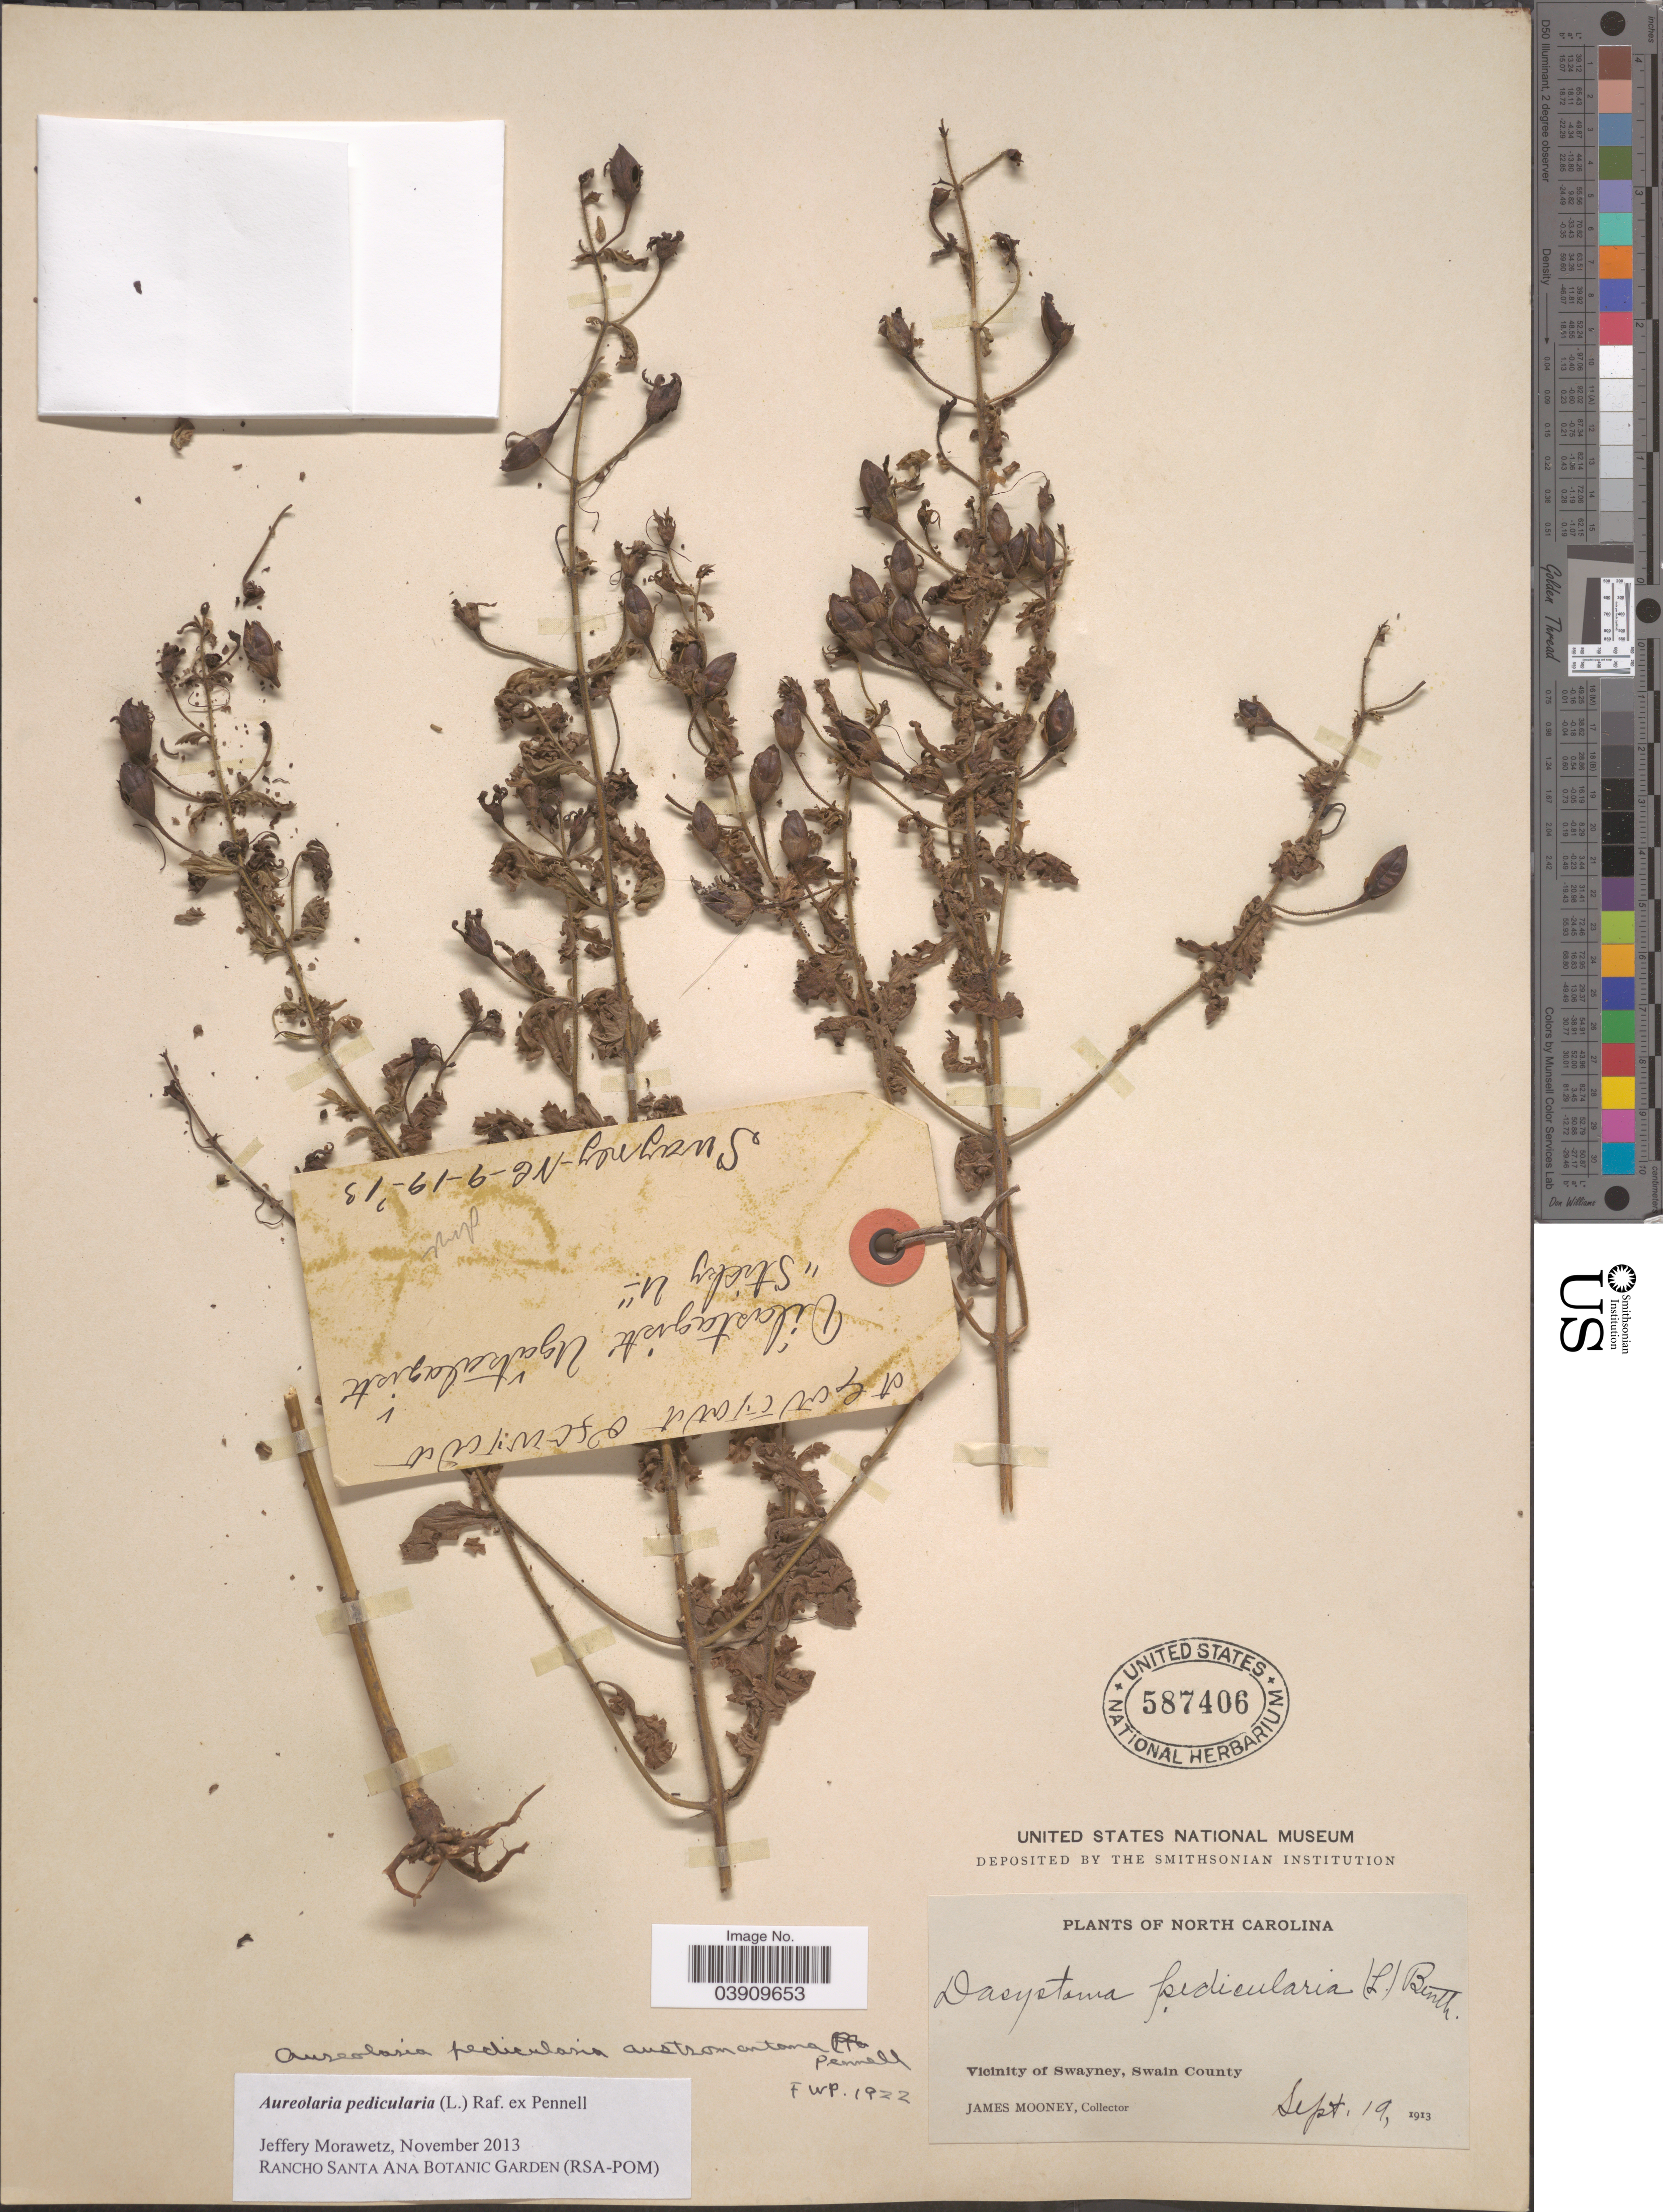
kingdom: Plantae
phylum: Tracheophyta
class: Magnoliopsida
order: Lamiales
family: Orobanchaceae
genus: Aureolaria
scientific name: Aureolaria pedicularia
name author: (L.) Raf. ex Farw.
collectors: J. Mooney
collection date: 1913-09-19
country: United States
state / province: North Carolina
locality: Vicinity of Swayney, Swain County.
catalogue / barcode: US 587406